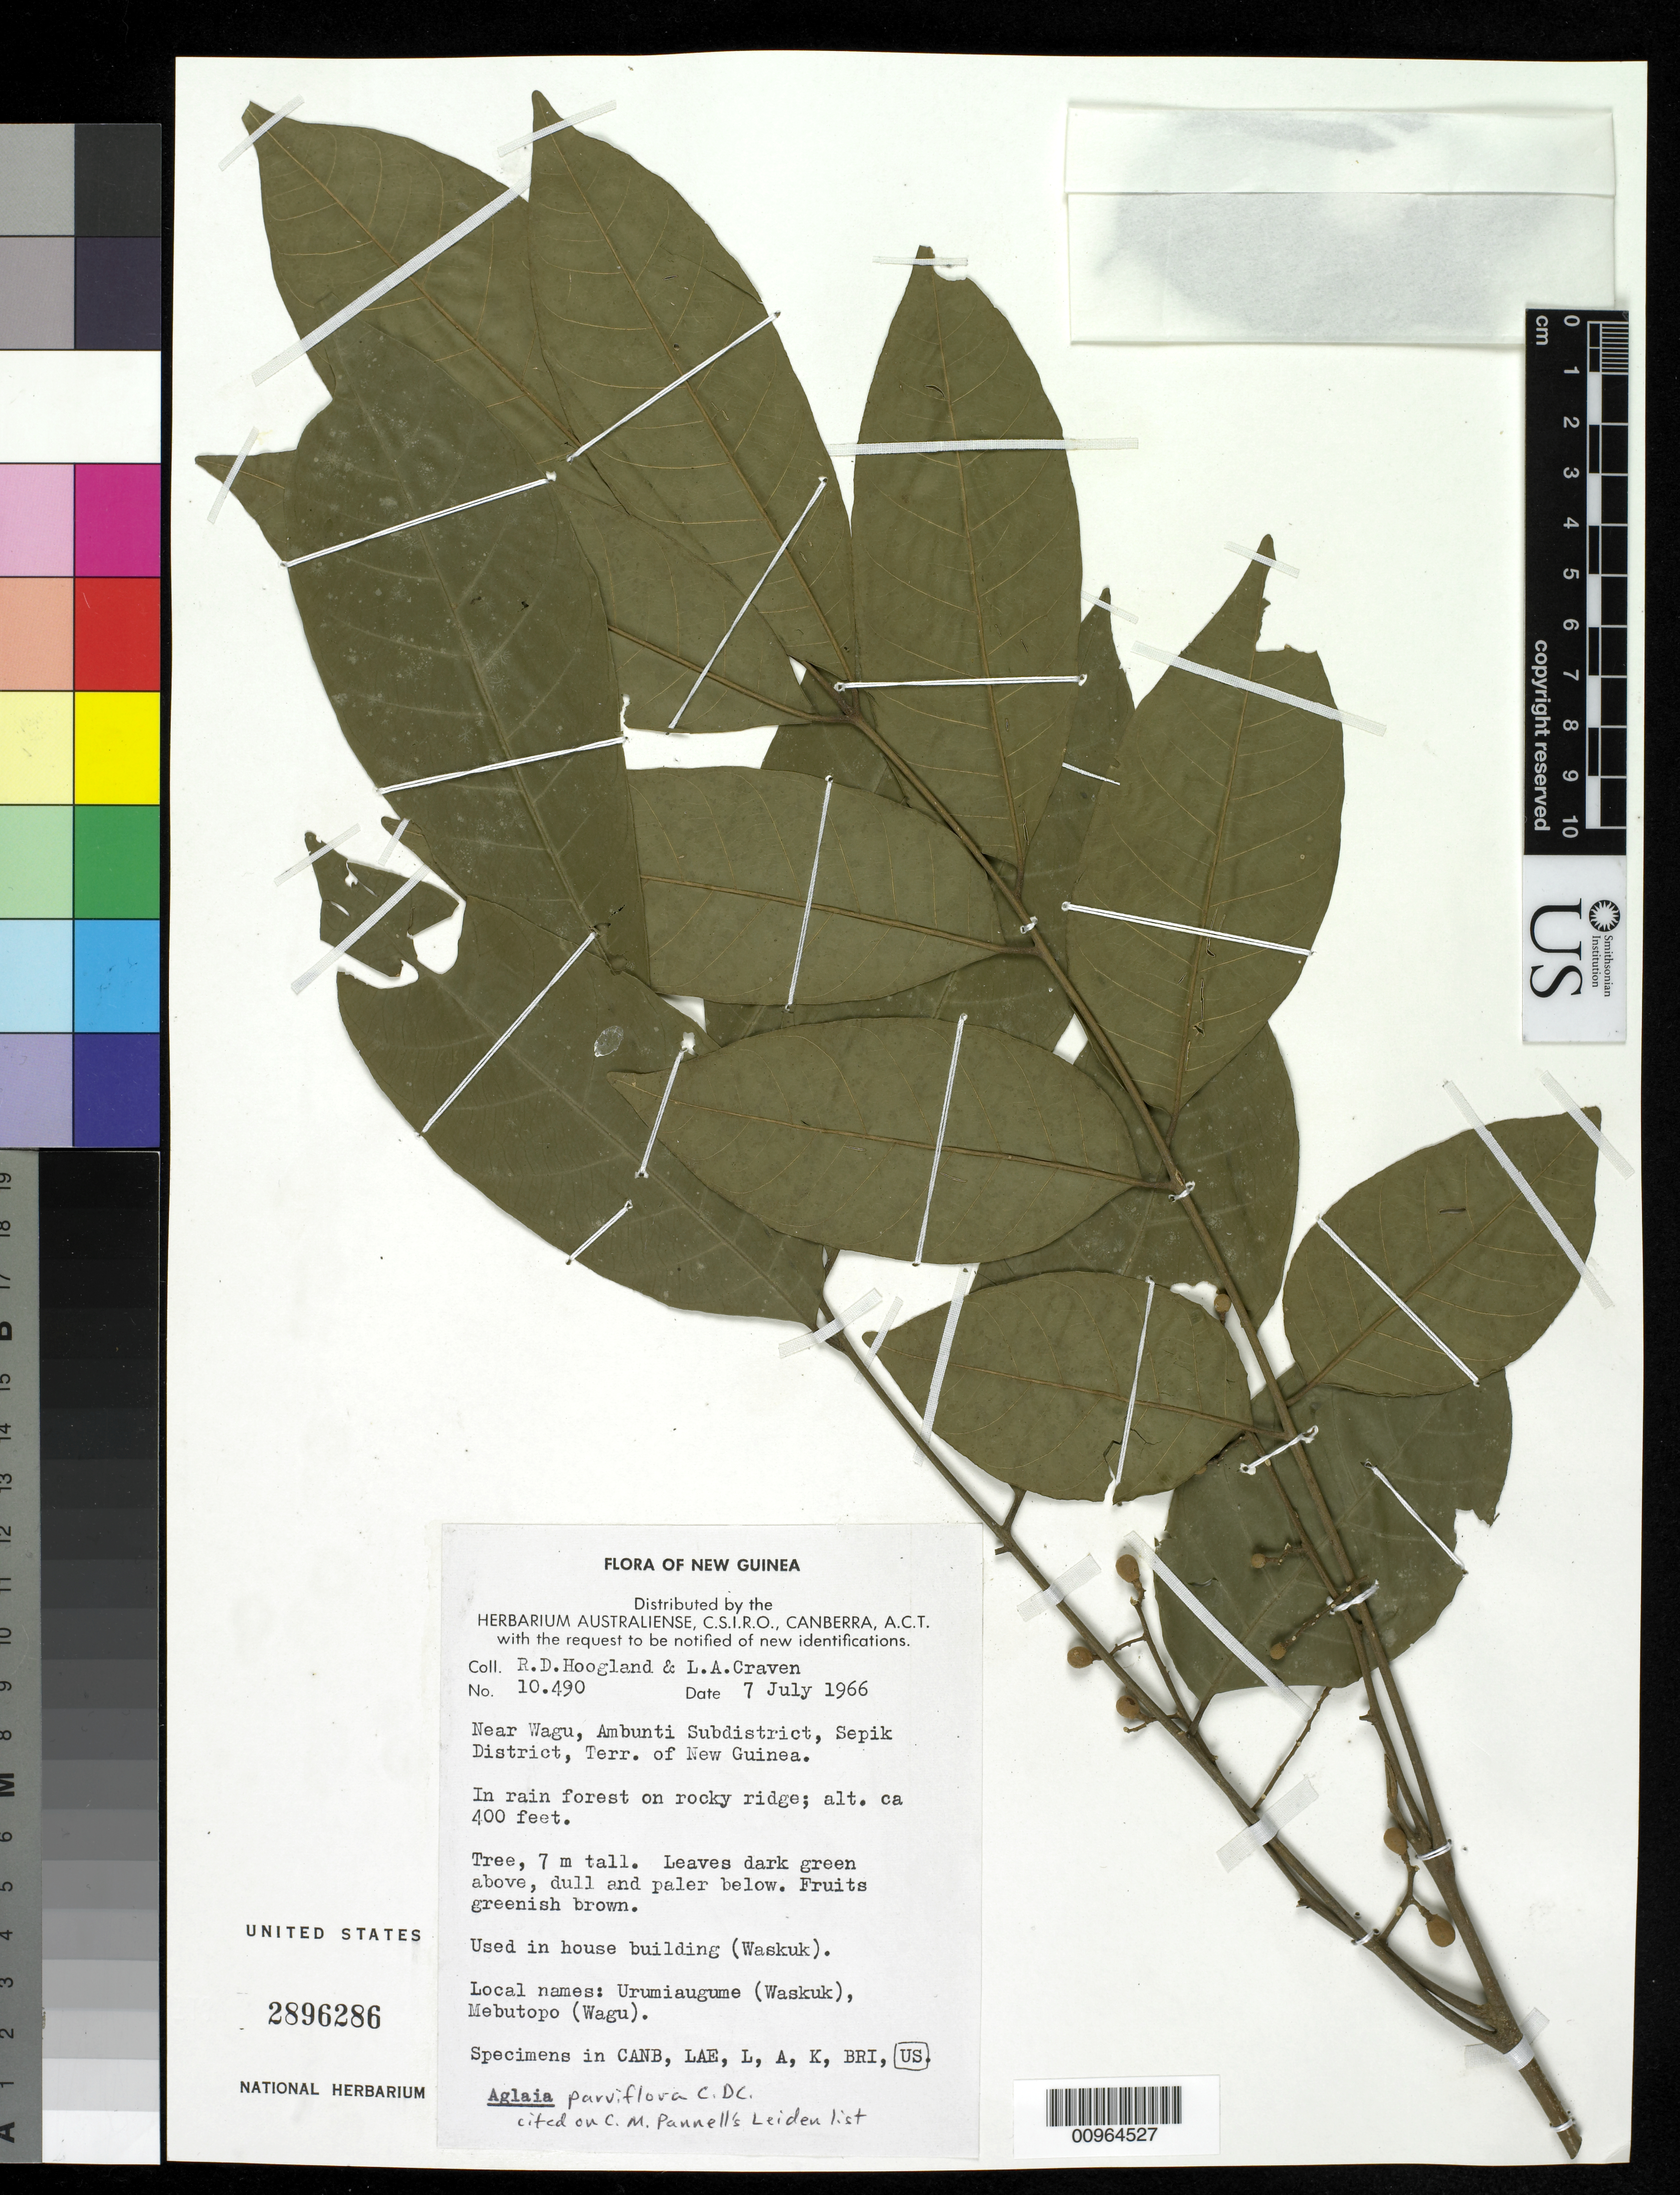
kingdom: Plantae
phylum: Tracheophyta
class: Magnoliopsida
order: Sapindales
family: Meliaceae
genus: Aglaia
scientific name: Aglaia parviflora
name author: C. DC.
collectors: R. D. Hoogland & L. A. Craven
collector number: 10490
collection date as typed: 07 Jul 1966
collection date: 1966-07-07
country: Papua New Guinea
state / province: East Sepik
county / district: Ambunti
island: New Guinea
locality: Near Wagu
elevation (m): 122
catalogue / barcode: US 2896286